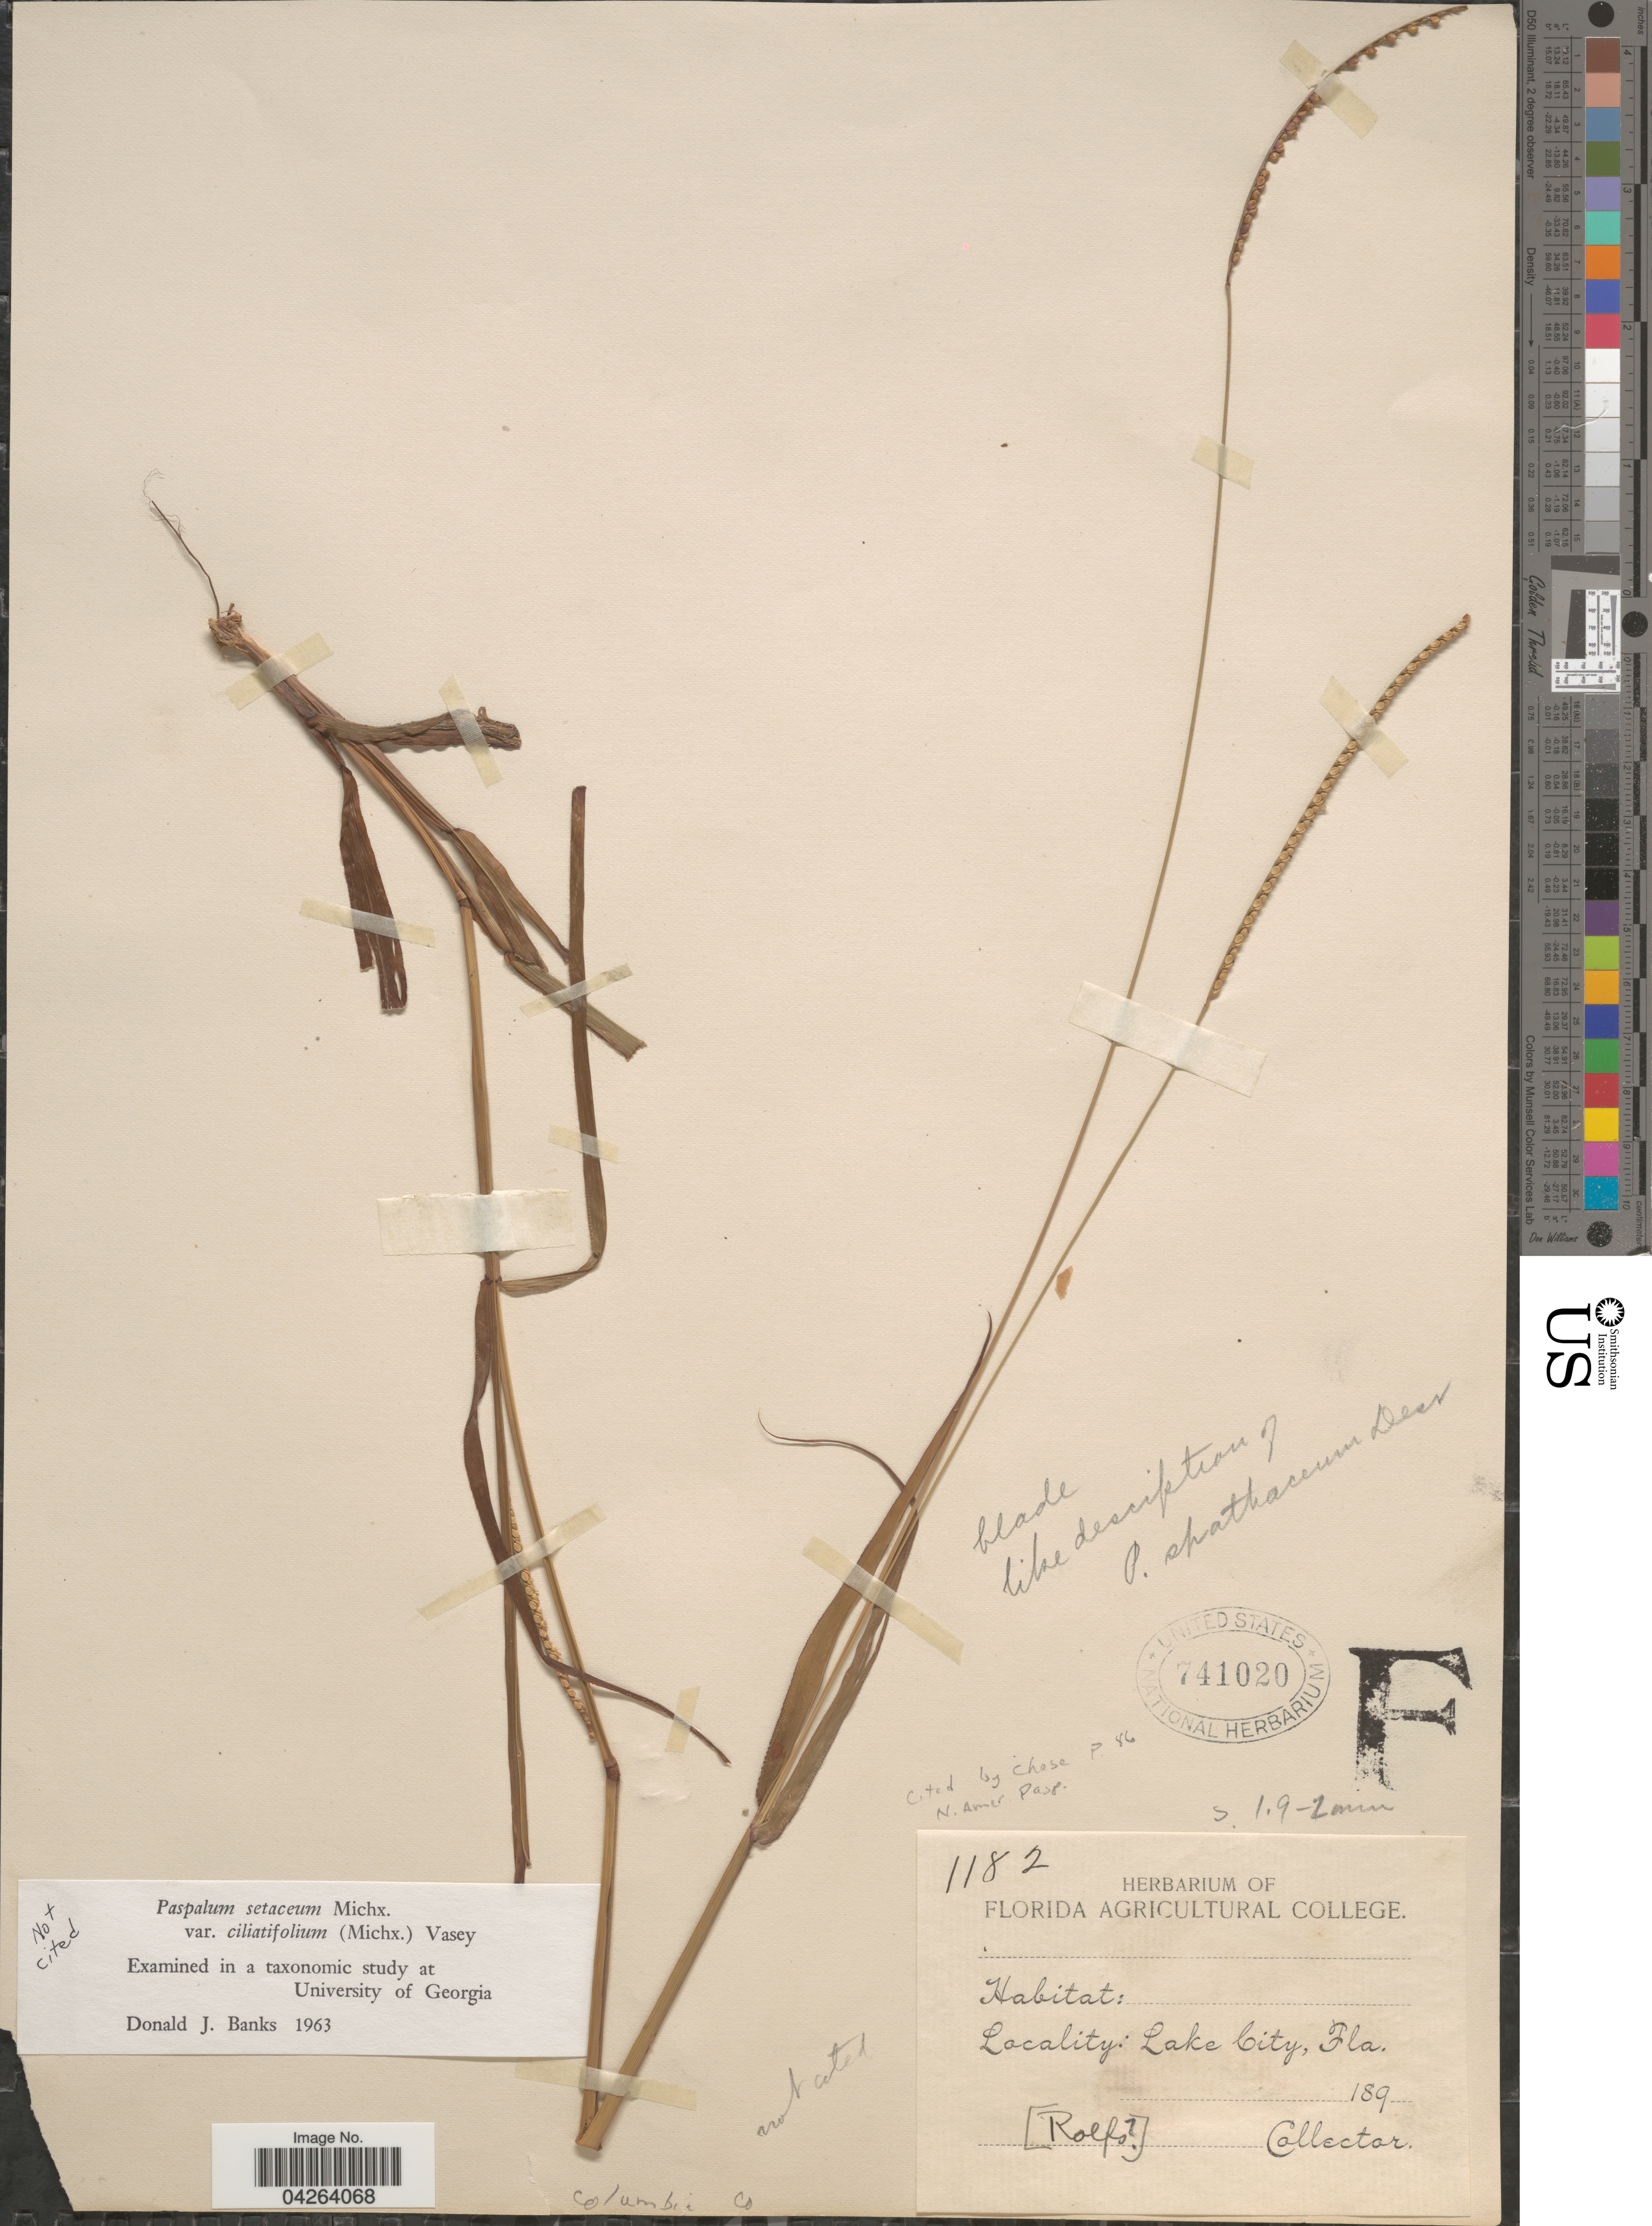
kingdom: Plantae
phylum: Tracheophyta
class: Liliopsida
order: Poales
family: Poaceae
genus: Paspalum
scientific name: Paspalum setaceum var. ciliatifolium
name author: (Michx.) Vasey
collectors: P. H. Rolfs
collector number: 1182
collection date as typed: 189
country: United States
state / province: Florida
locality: Lake City. Columbie Co.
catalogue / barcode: US 741020